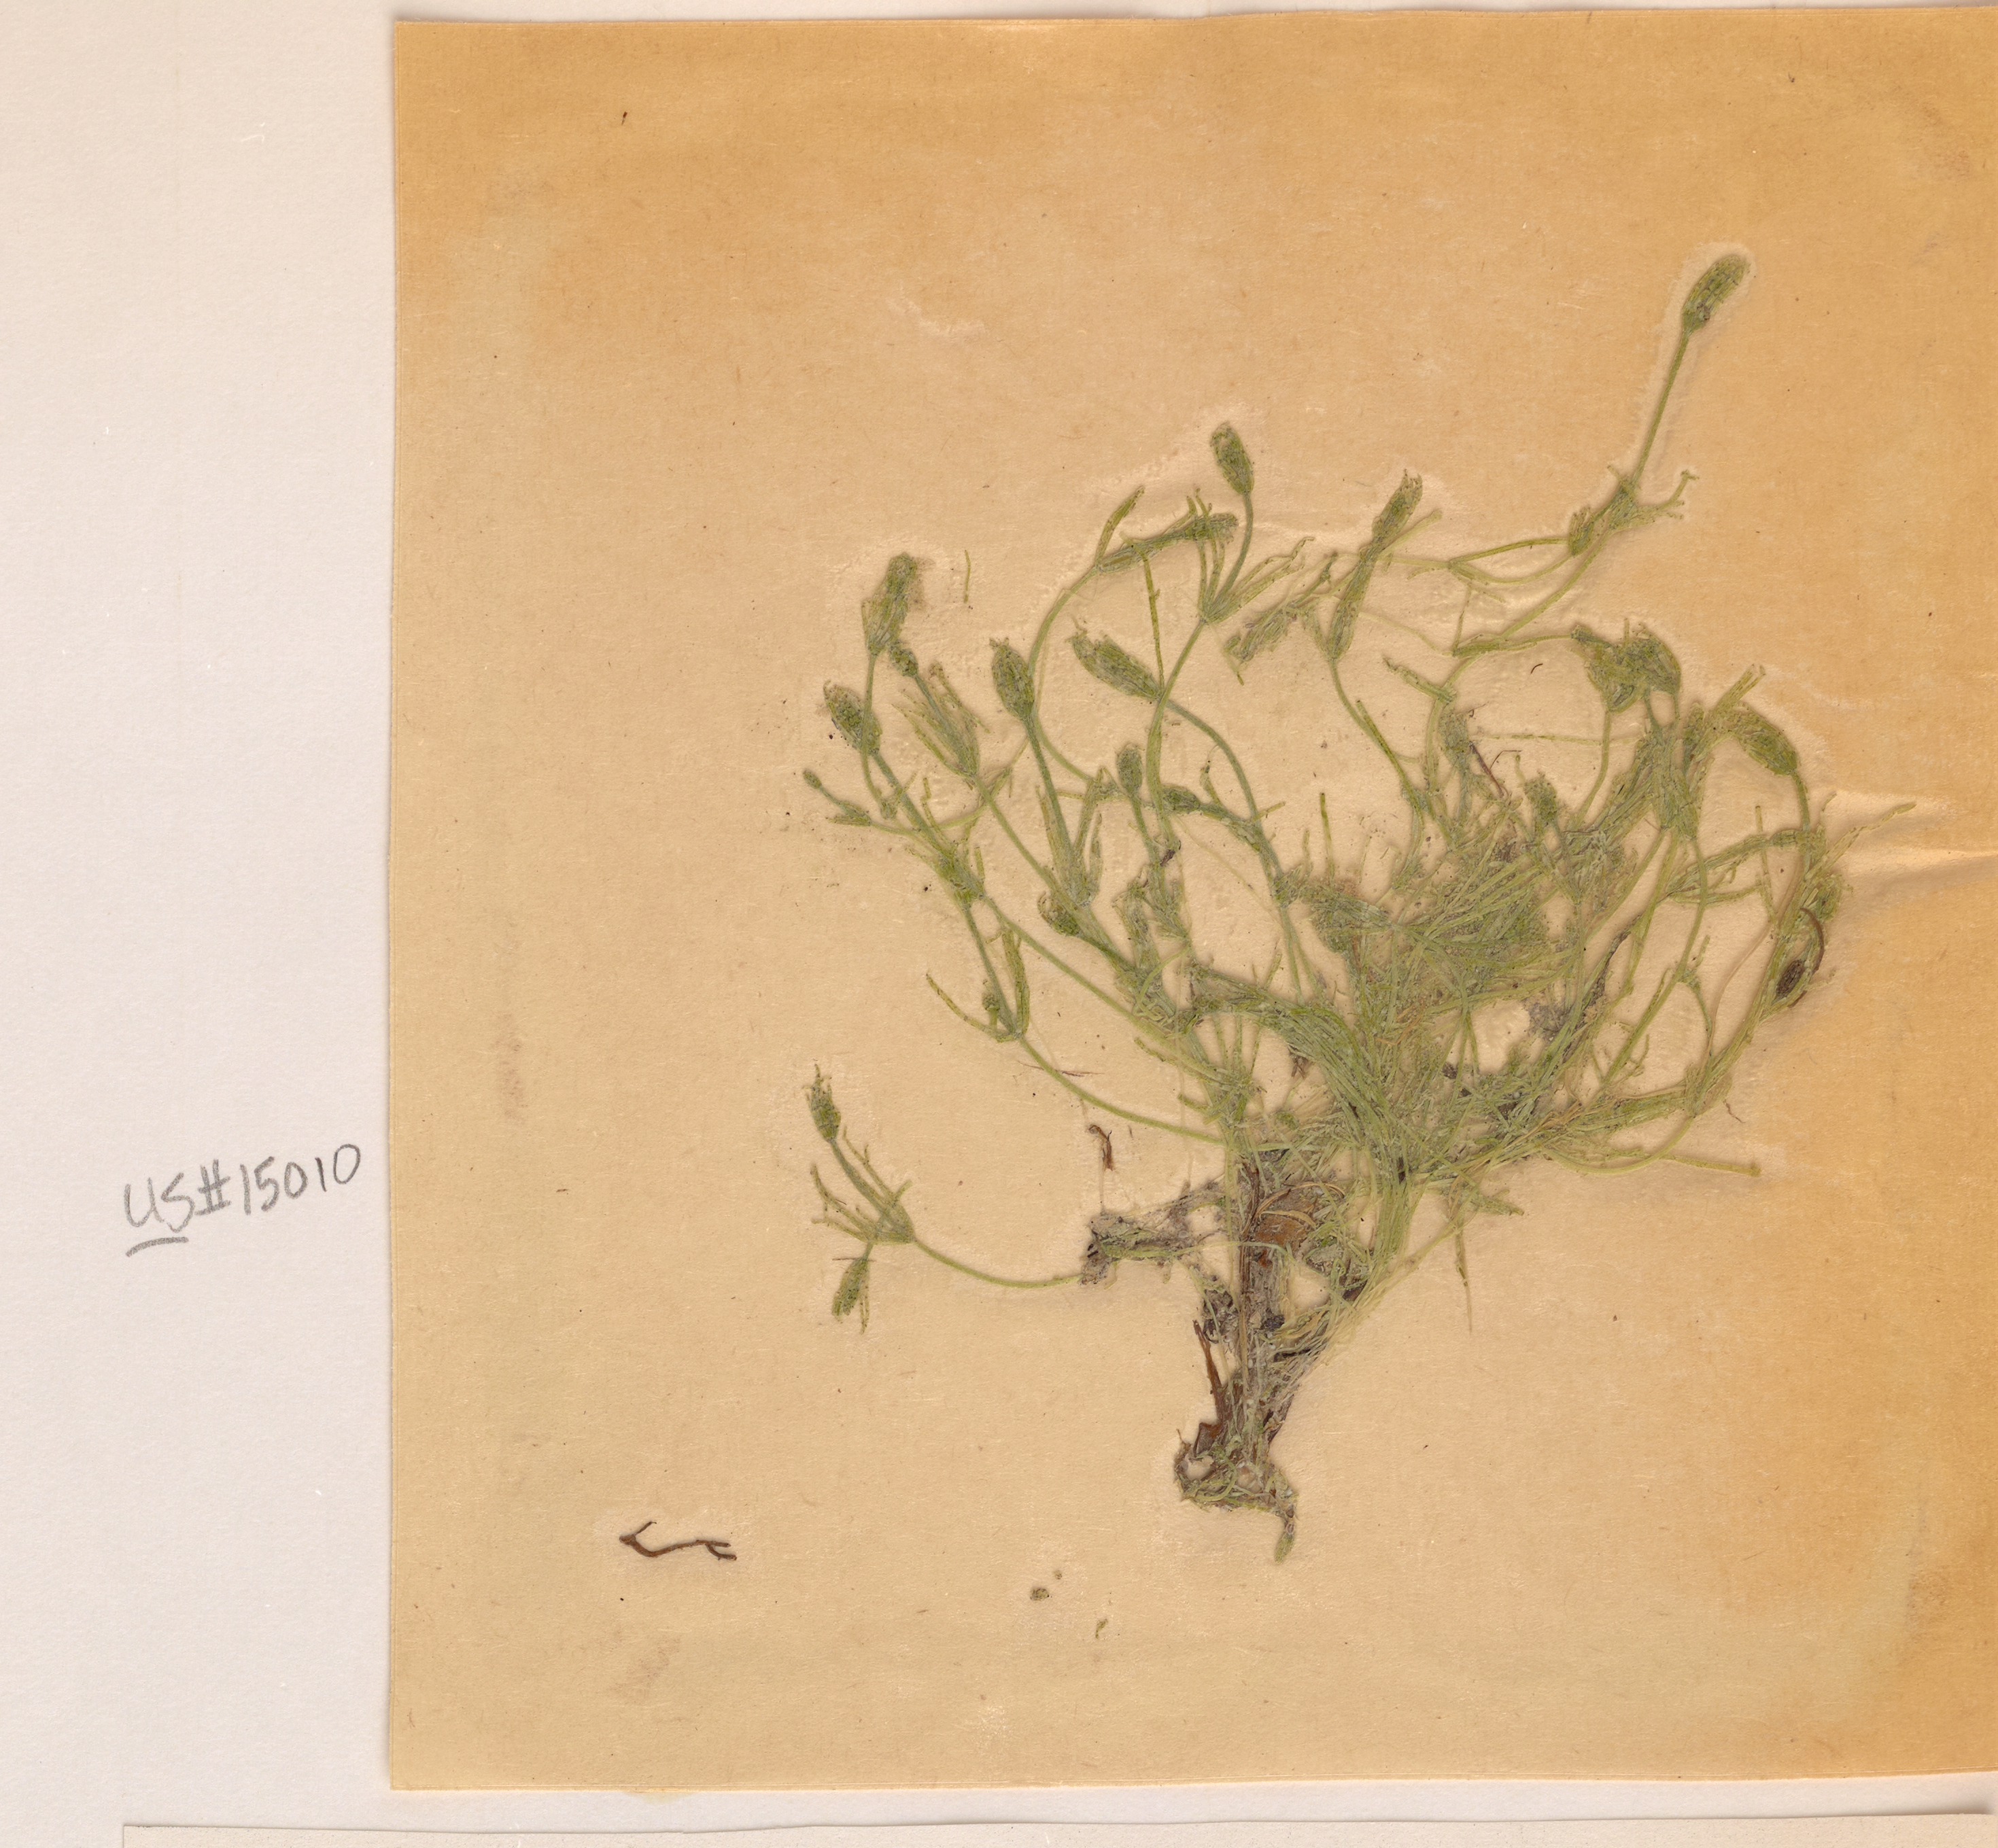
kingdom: Plantae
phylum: Charophyta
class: Charophyceae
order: Charales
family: Characeae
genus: Chara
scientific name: Chara vulgaris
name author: L.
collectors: W. Krause & H. Krause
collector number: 49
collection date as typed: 14 Apr 1981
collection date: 1981-04-14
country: Spain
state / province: Castilla-La Mancha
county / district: Ciudad Real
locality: Villarubia de los ojos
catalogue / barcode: US 15010